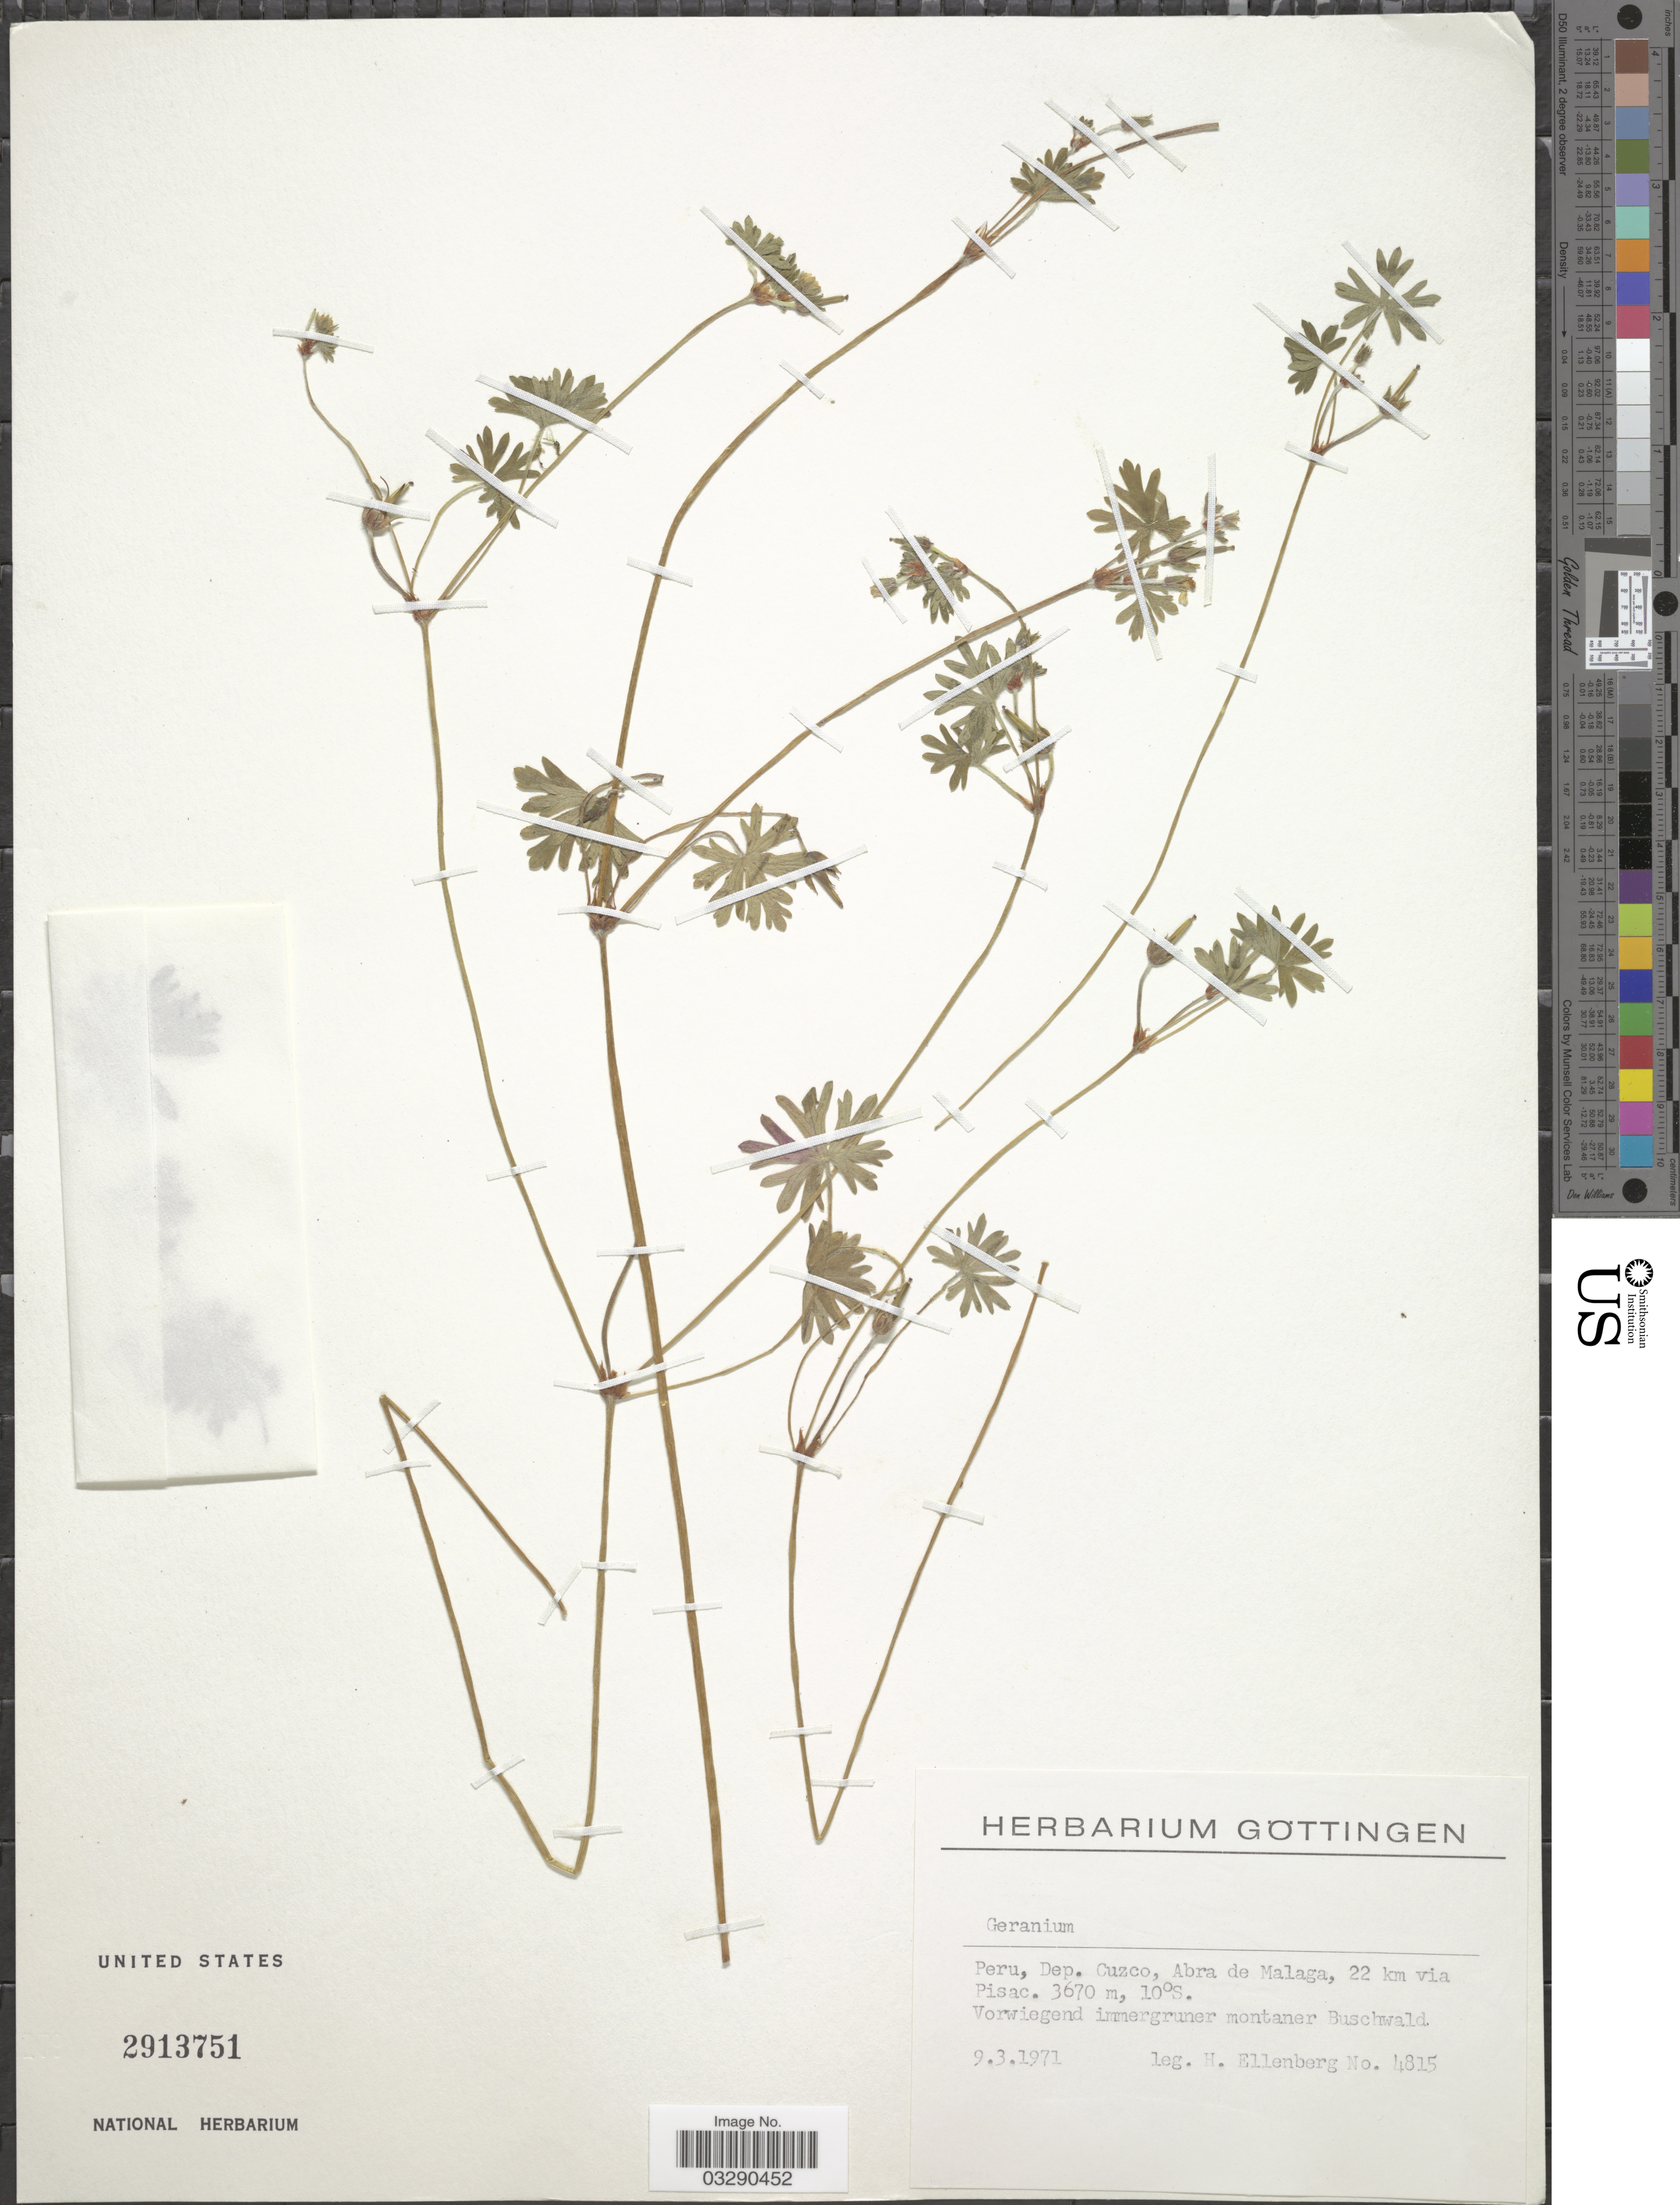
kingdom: Plantae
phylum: Tracheophyta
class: Magnoliopsida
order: Geraniales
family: Geraniaceae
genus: Geranium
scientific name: Geranium sp.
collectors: H. Ellenberg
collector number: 4815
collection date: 1971-03-09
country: Peru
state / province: Cusco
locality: Dep. Cuzco, Abra de Malaga, 22 km via Pisac.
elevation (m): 3670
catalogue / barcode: US 2913751